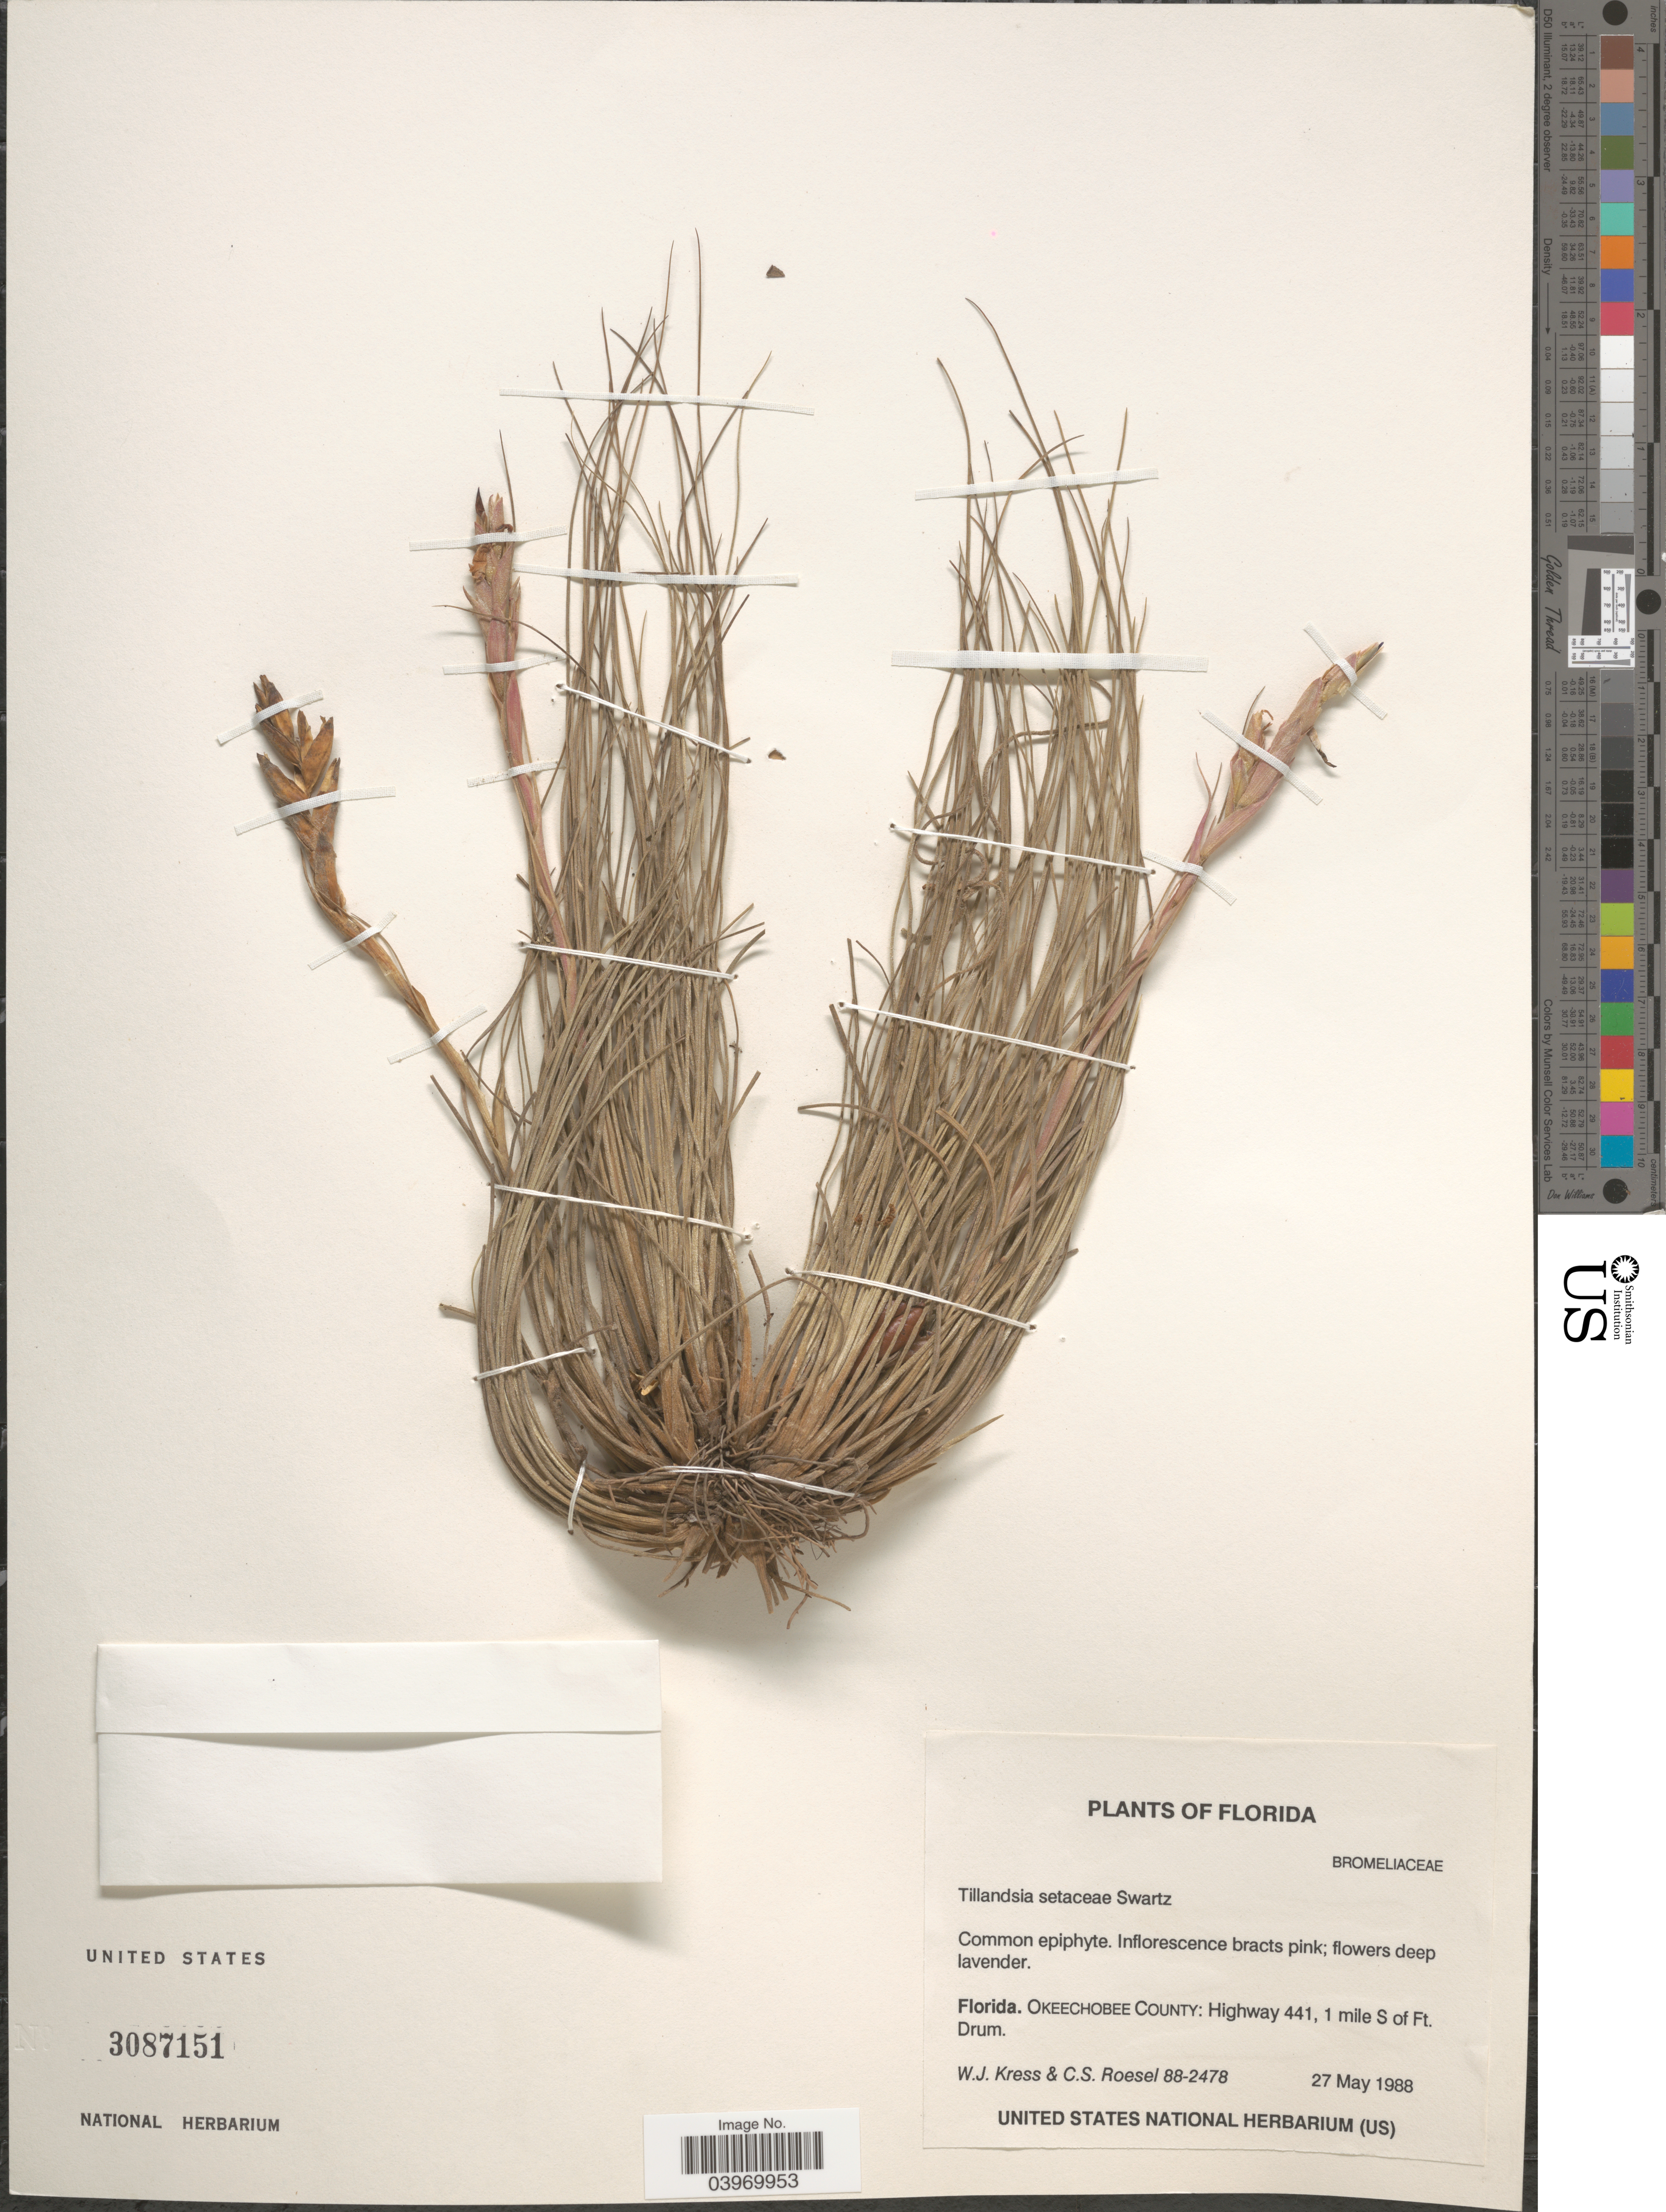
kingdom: Plantae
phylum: Tracheophyta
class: Liliopsida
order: Poales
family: Bromeliaceae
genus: Tillandsia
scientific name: Tillandsia setacea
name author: Sw.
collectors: W. J. Kress & C. S. Roesel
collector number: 88-2478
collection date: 1988-05-27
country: United States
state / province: Florida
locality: Okeechobee County: Highway 441, 1 mile S of Ft. Drum.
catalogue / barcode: US 3087151